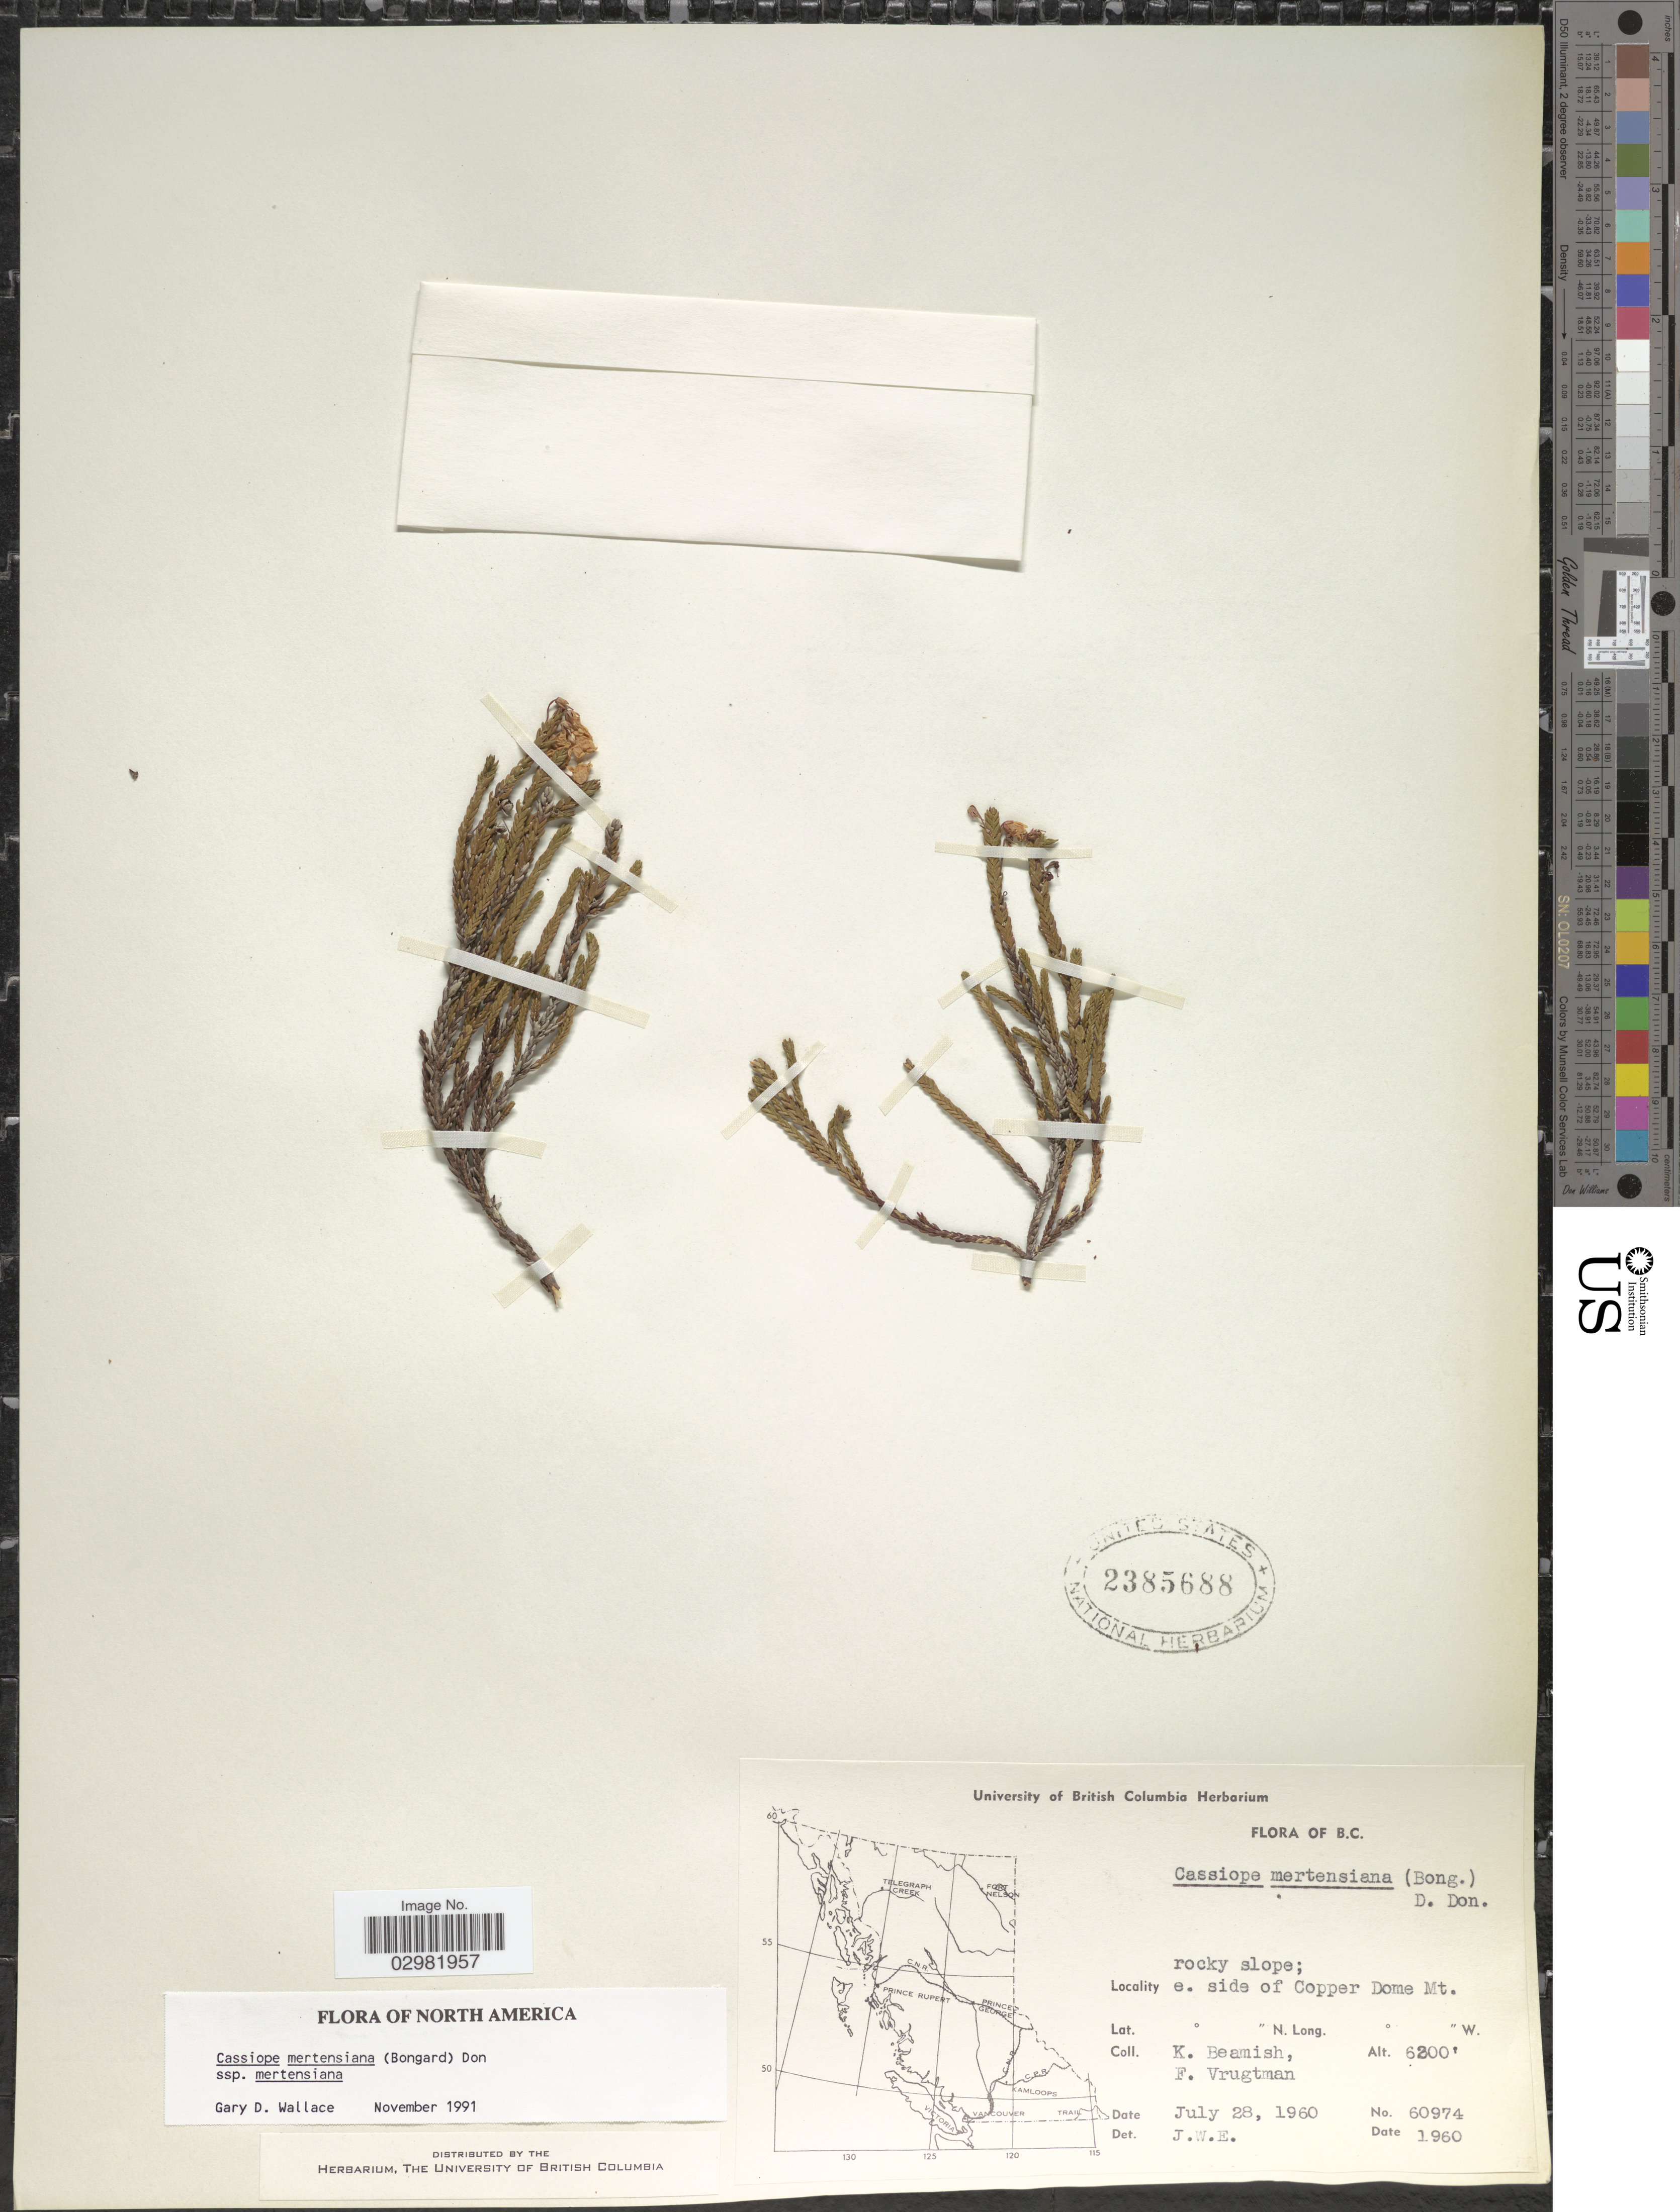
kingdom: Plantae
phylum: Tracheophyta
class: Magnoliopsida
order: Ericales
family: Ericaceae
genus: Cassiope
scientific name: Cassiope mertensiana subsp. mertensiana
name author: (Bong.) G. Don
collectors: K. Beamish & F. Vrugtman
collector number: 60974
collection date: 1960-07-28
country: Canada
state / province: British Columbia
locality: E. side of Copper Dome Mt.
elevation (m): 1890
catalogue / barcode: US 238688